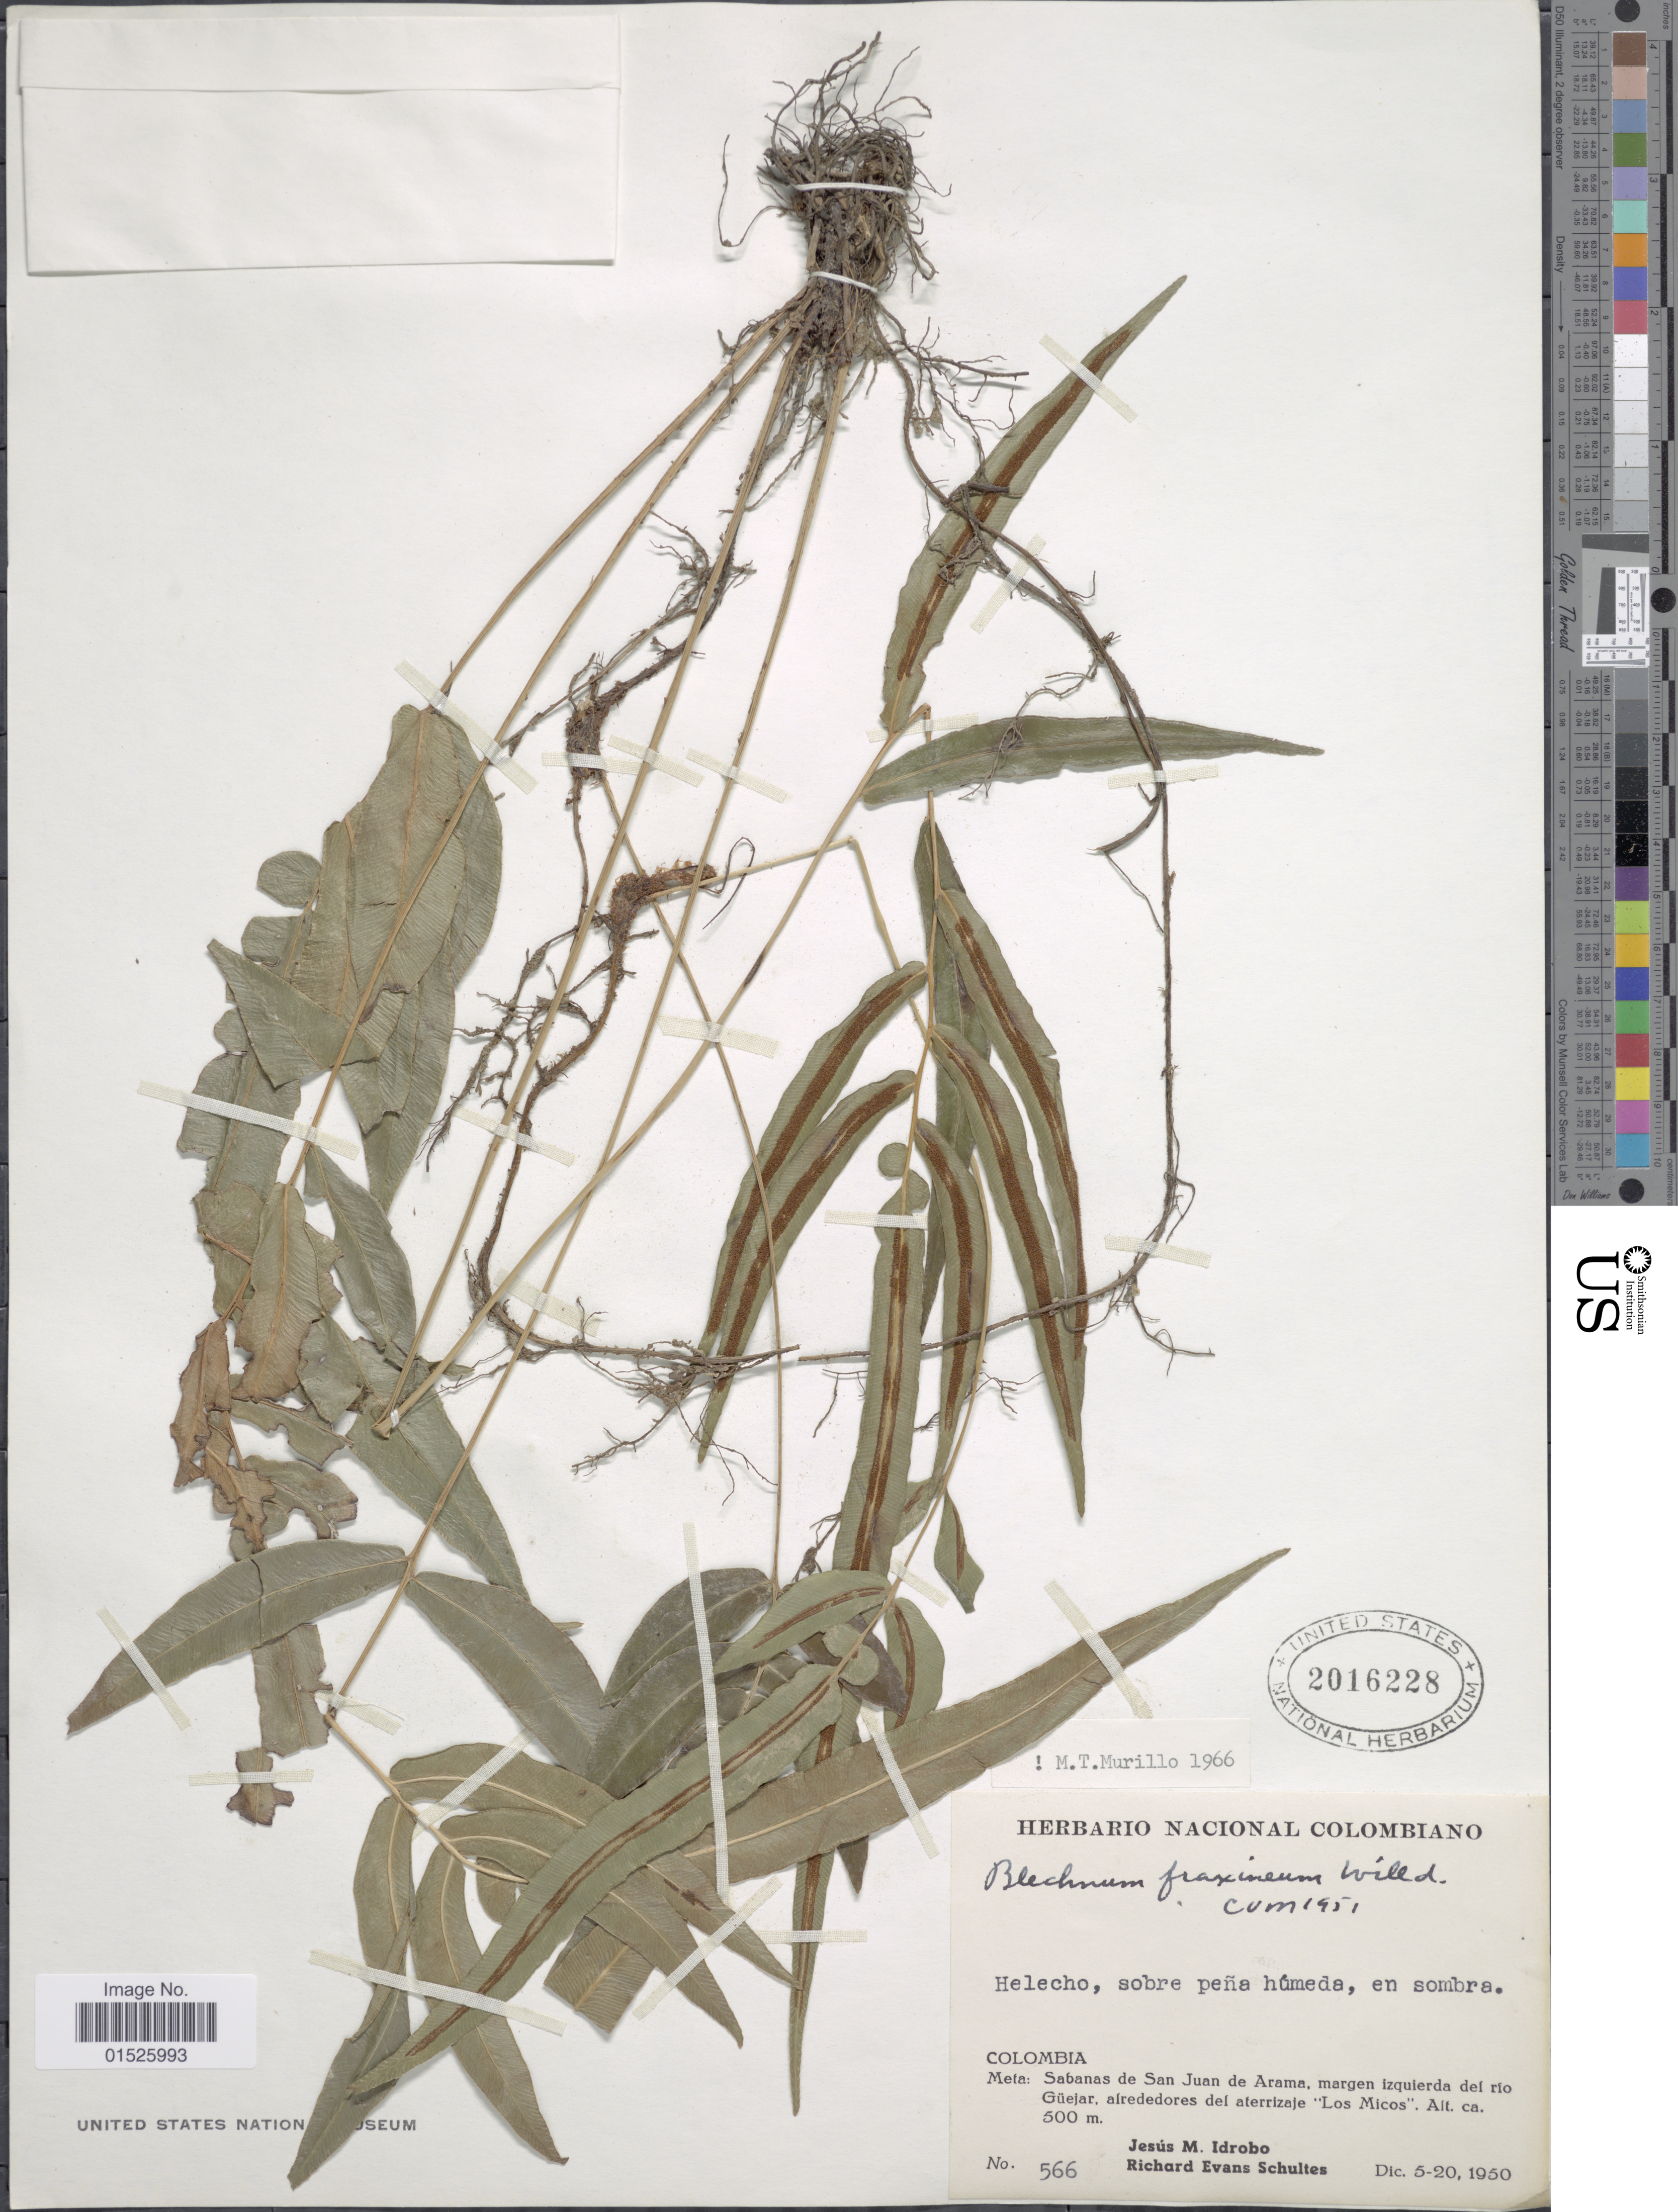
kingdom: Plantae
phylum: Tracheophyta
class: Polypodiopsida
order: Polypodiales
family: Blechnaceae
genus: Blechnum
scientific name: Blechnum x fraxineum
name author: Willd.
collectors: J. M. Idrobo & R. E. Schultes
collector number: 566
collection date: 1950-12-05/1950-12-20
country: Colombia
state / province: Meta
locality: Colombia, Meta: Sabanas de San Juan de Arama, margen izquierda del rio Guejar, alrededores del aterrizaje "Los Micos".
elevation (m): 500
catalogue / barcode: US 2016228